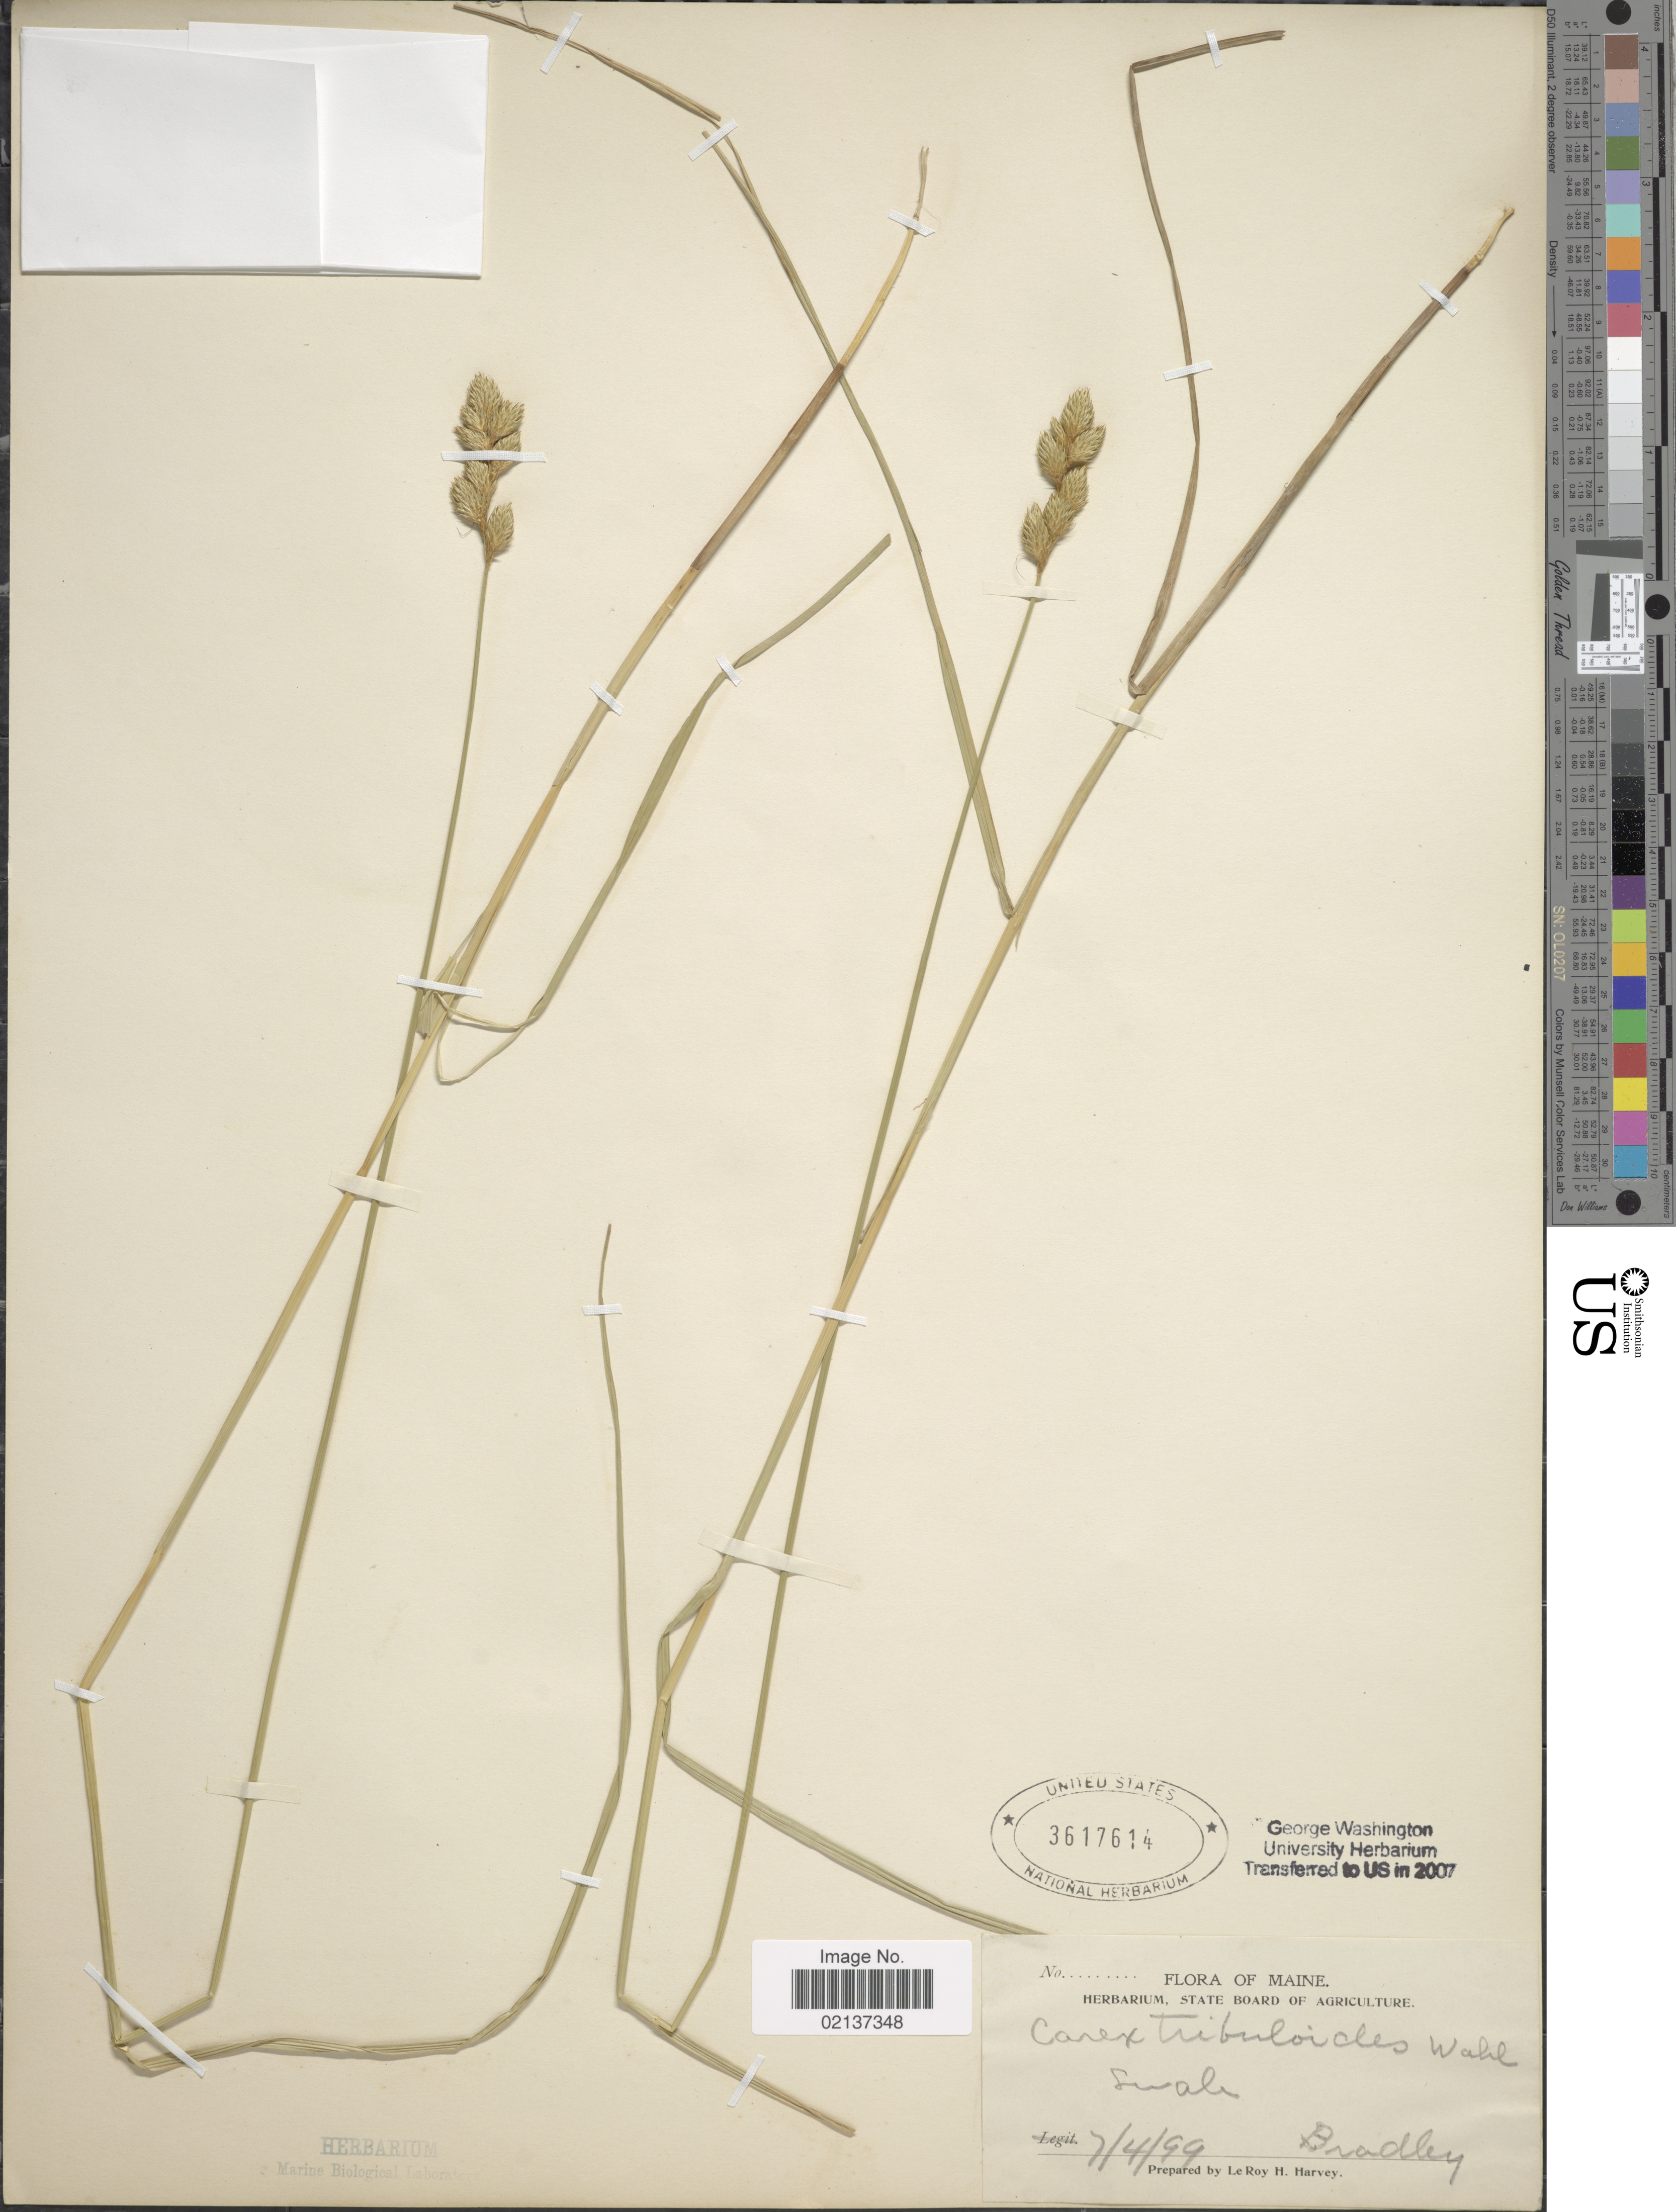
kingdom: Plantae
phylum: Tracheophyta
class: Liliopsida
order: Poales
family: Cyperaceae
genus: Carex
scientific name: Carex tribuloides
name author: Wahlenb.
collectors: L. H. Harvey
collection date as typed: Transcribed d/m/y: 4/7/99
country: United States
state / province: Maine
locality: Bradley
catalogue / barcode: US 3617614